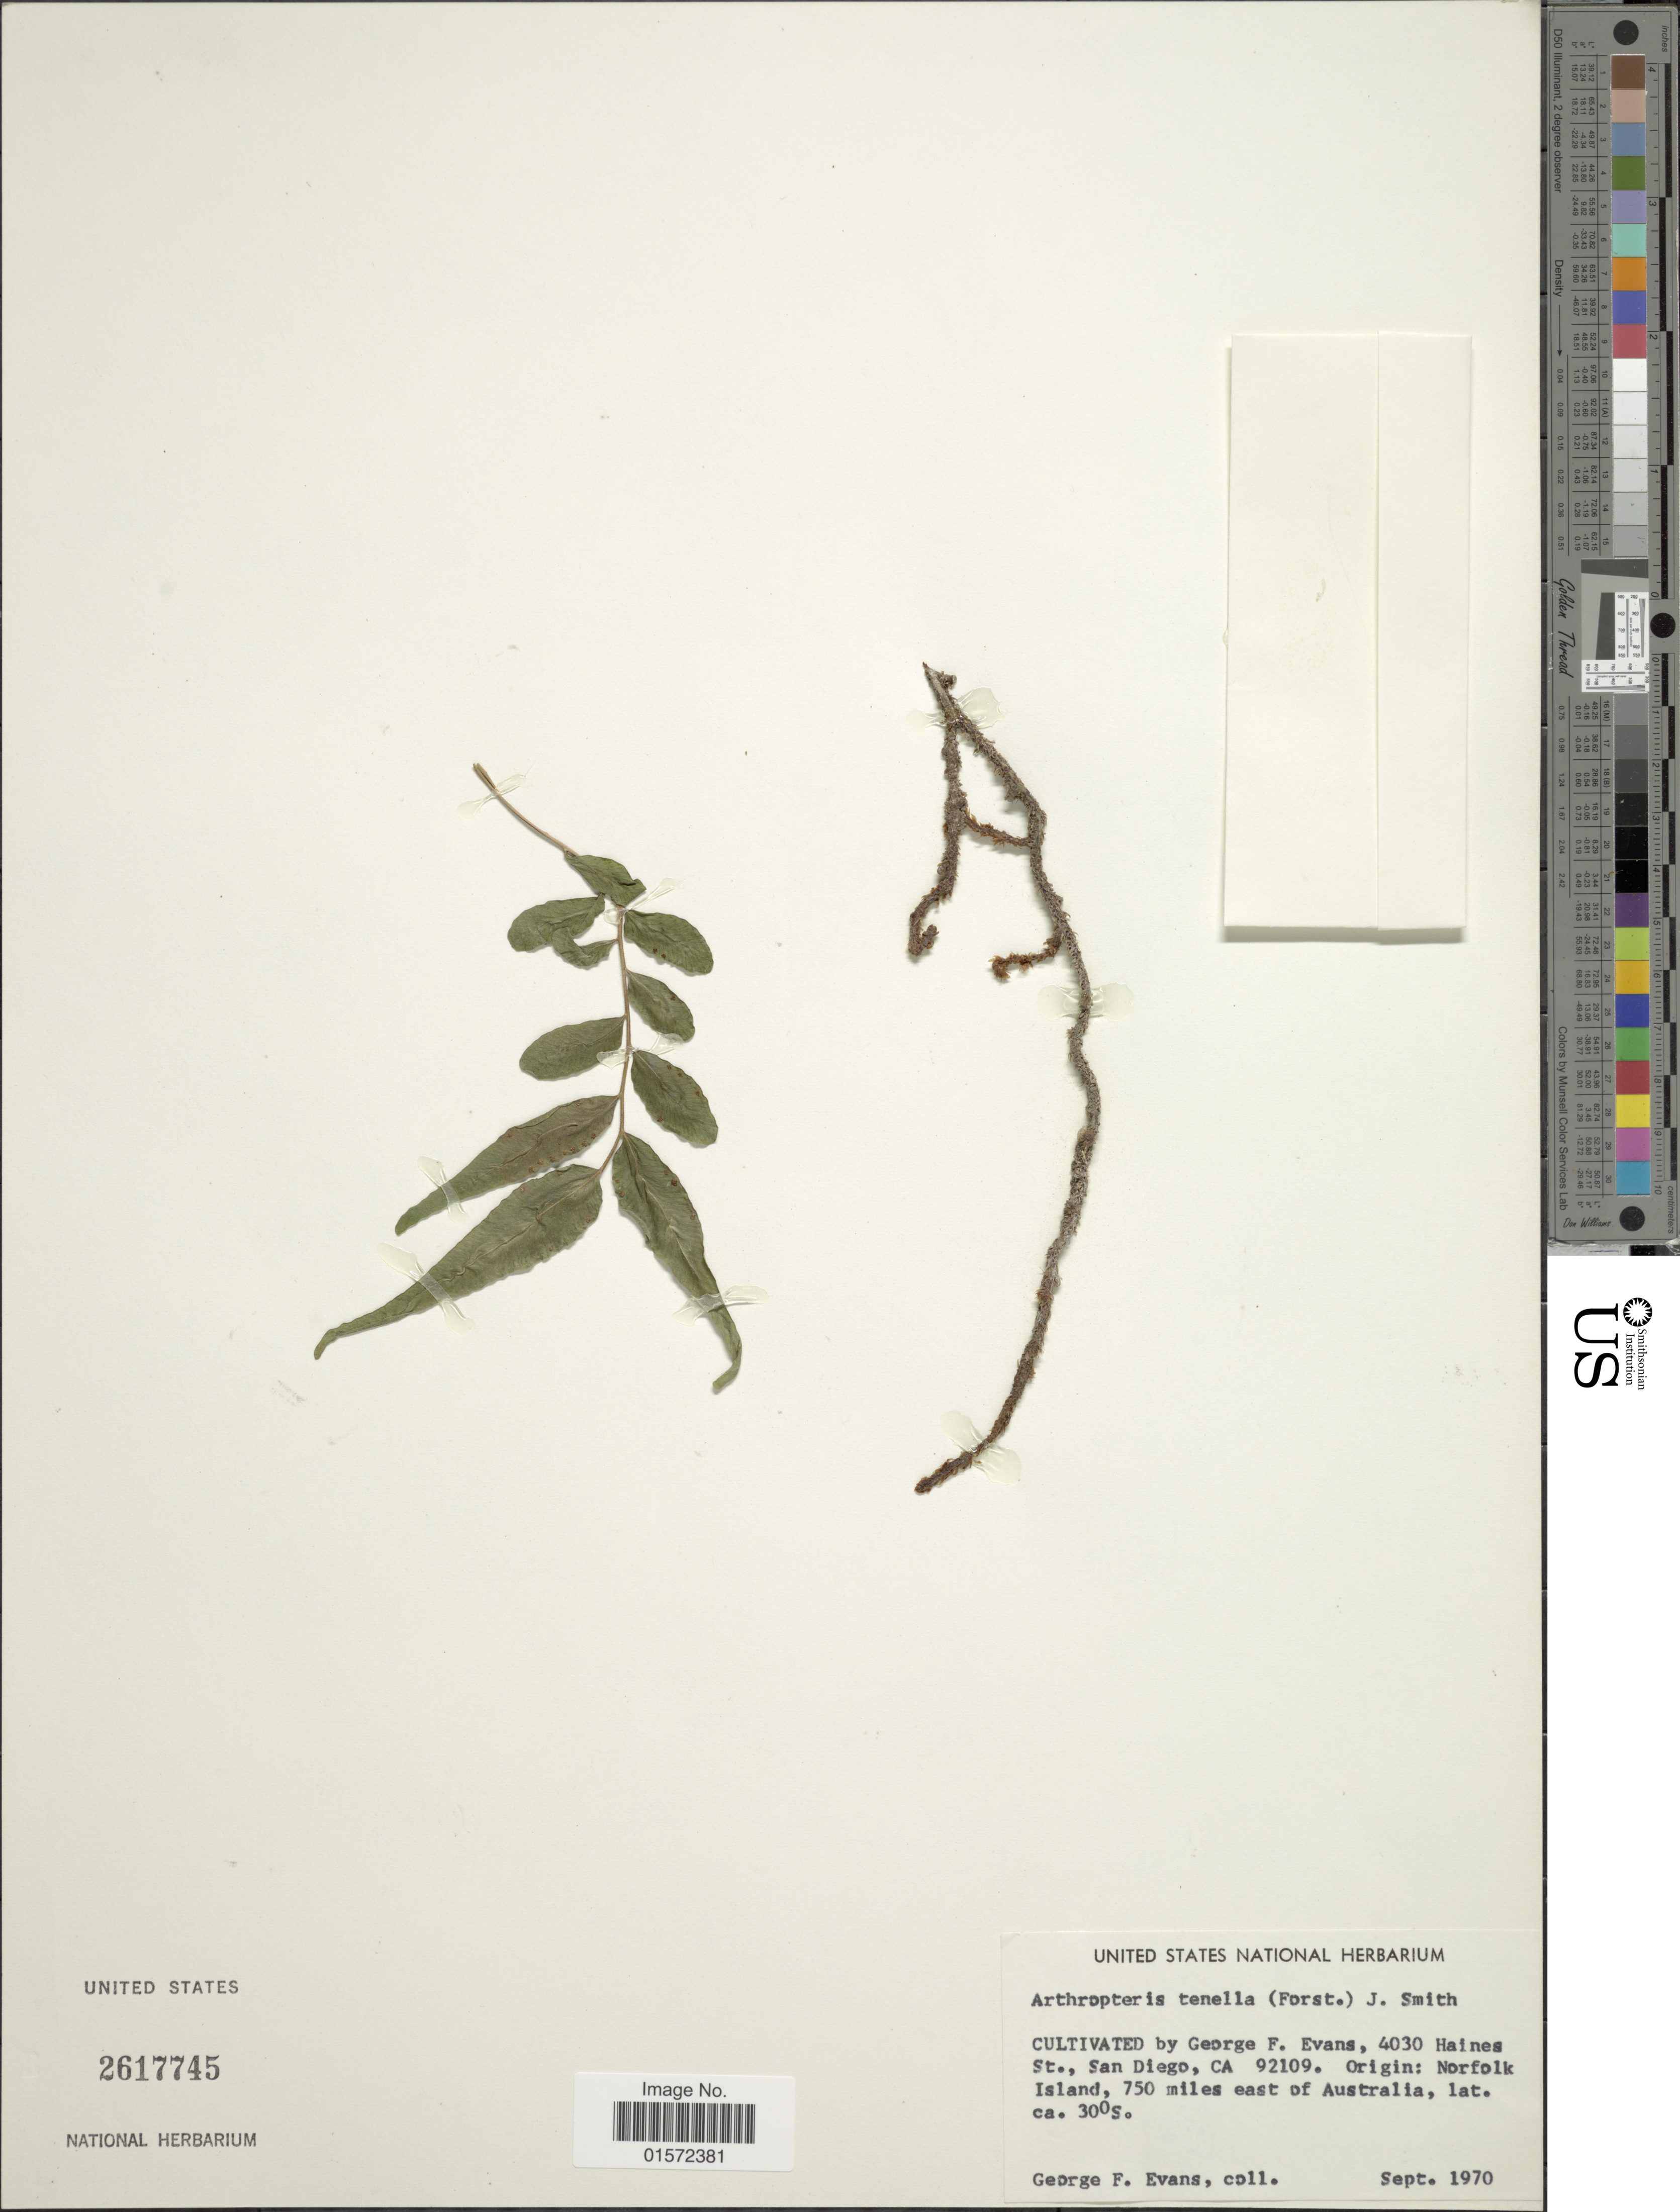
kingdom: Plantae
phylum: Tracheophyta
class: Polypodiopsida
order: Polypodiales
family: Tectariaceae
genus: Arthropteris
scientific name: Arthropteris tenella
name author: (G. Forst.) J. Sm. ex Hook. f.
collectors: G. Evans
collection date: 1970-09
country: United States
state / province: California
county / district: San Diego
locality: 4030 Haines St. San Diego, Ca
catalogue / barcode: US 2617745